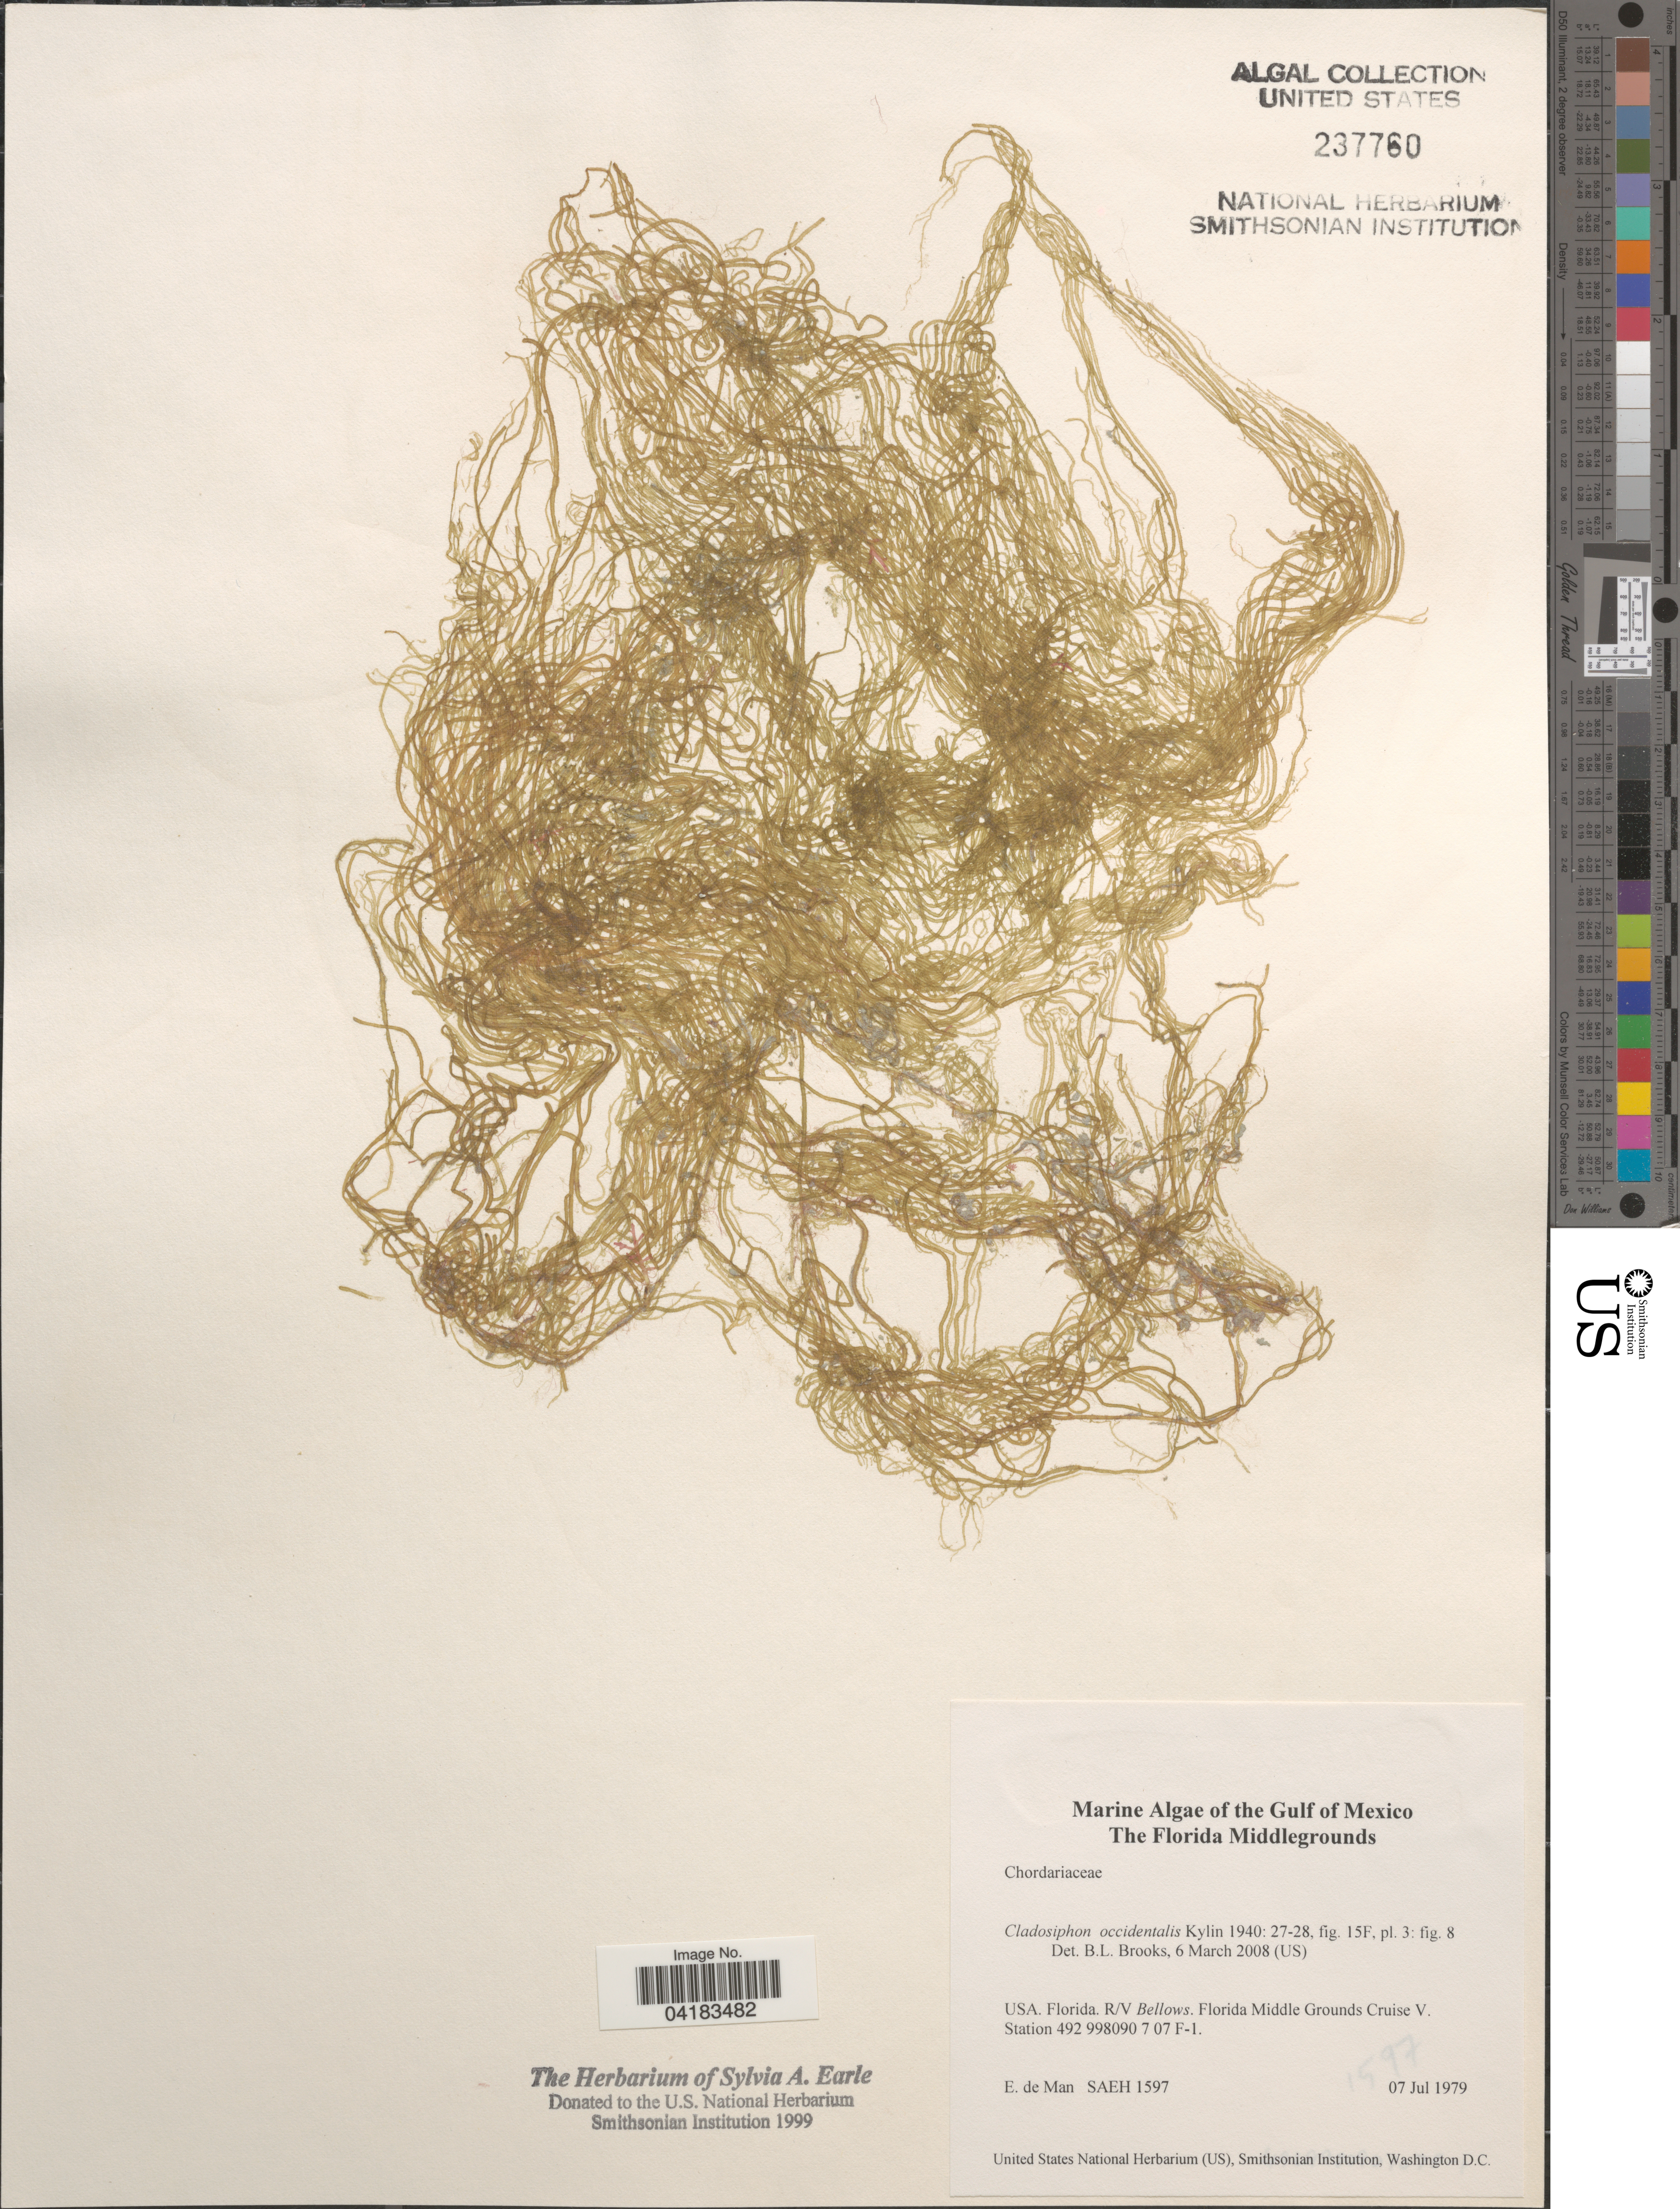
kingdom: Chromista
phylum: Ochrophyta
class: Phaeophyceae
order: Ectocarpales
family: Chordariaceae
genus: Cladosiphon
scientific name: Cladosiphon occidentalis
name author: Kylin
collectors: E. de Man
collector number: SAEH1597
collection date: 1979-07-07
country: United States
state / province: Florida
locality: The Gulf of Mexico. The Florida Middlegrounds. R/V Bellows. Florida Middle Grounds Cruise V. Station 492 998090 7 07 F-1.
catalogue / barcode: US 237760